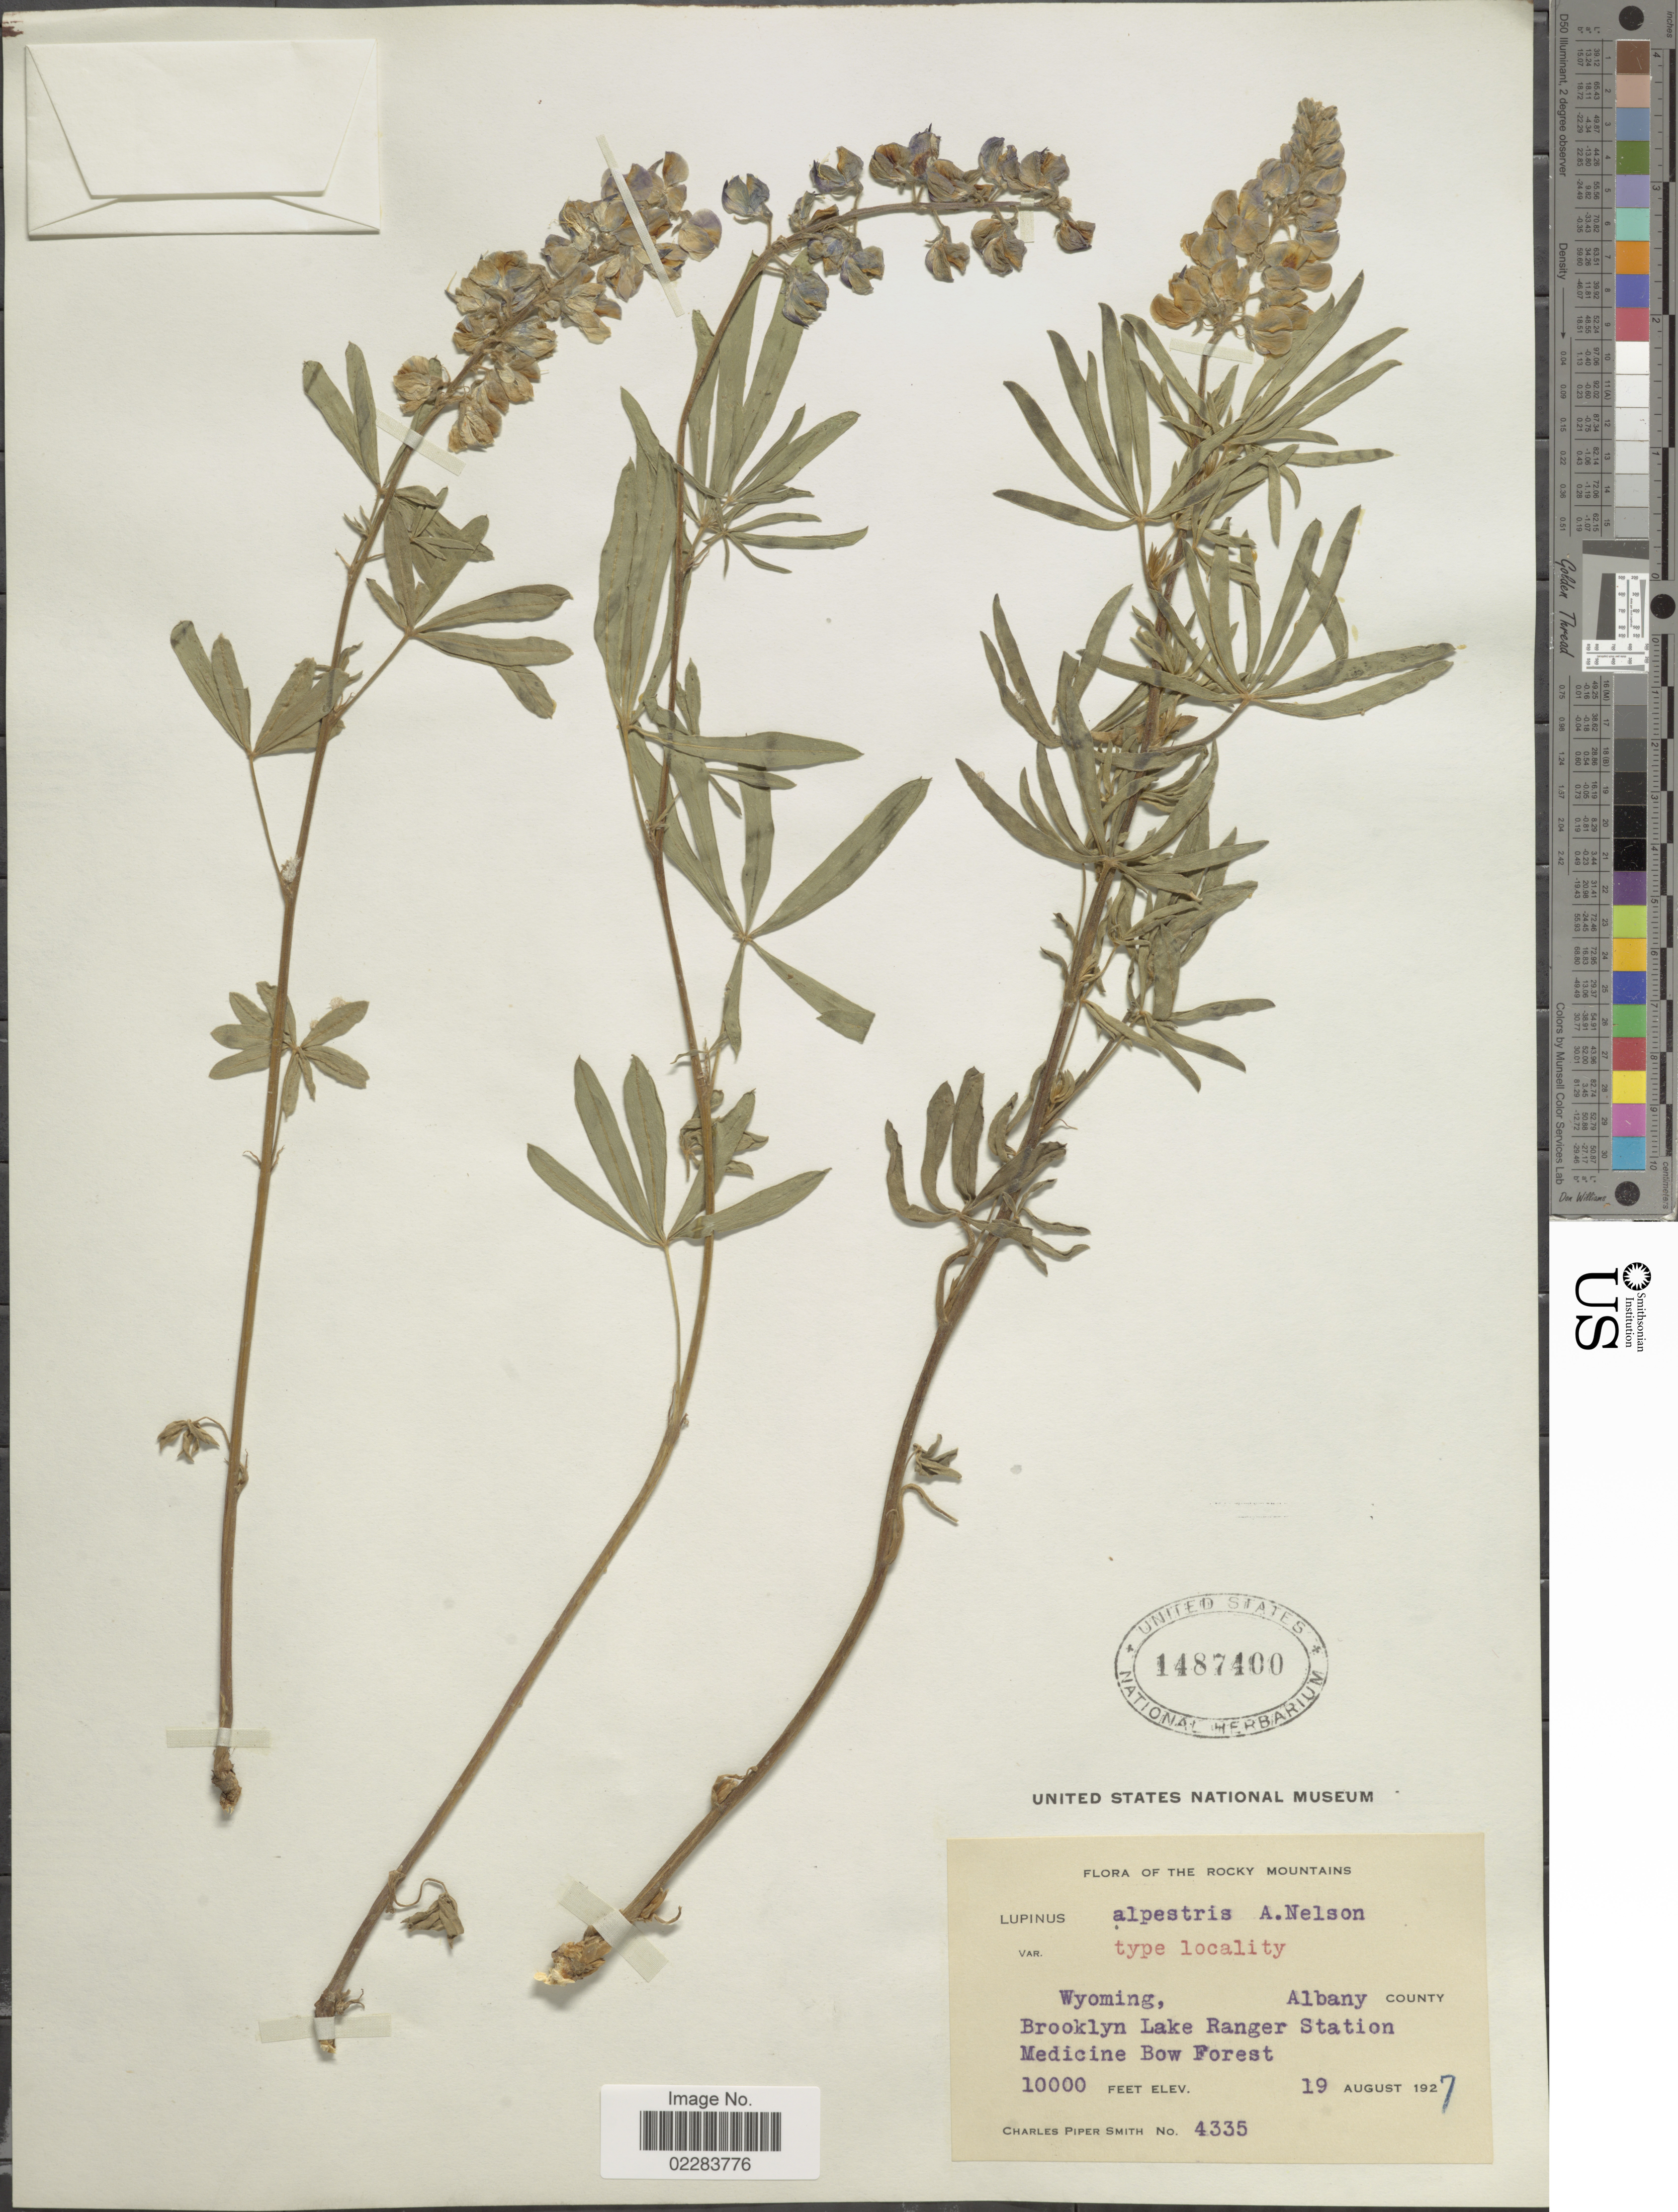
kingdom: Plantae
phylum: Tracheophyta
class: Magnoliopsida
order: Fabales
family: Fabaceae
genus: Lupinus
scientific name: Lupinus alpestris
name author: A. Nelson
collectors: C. P. Smith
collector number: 4335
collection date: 1927-08-19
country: United States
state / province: Wyoming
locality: Albany County. Brooklyn Lake Ranger Station. Medicine Bow Forest.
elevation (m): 3048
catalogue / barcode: US 1487400